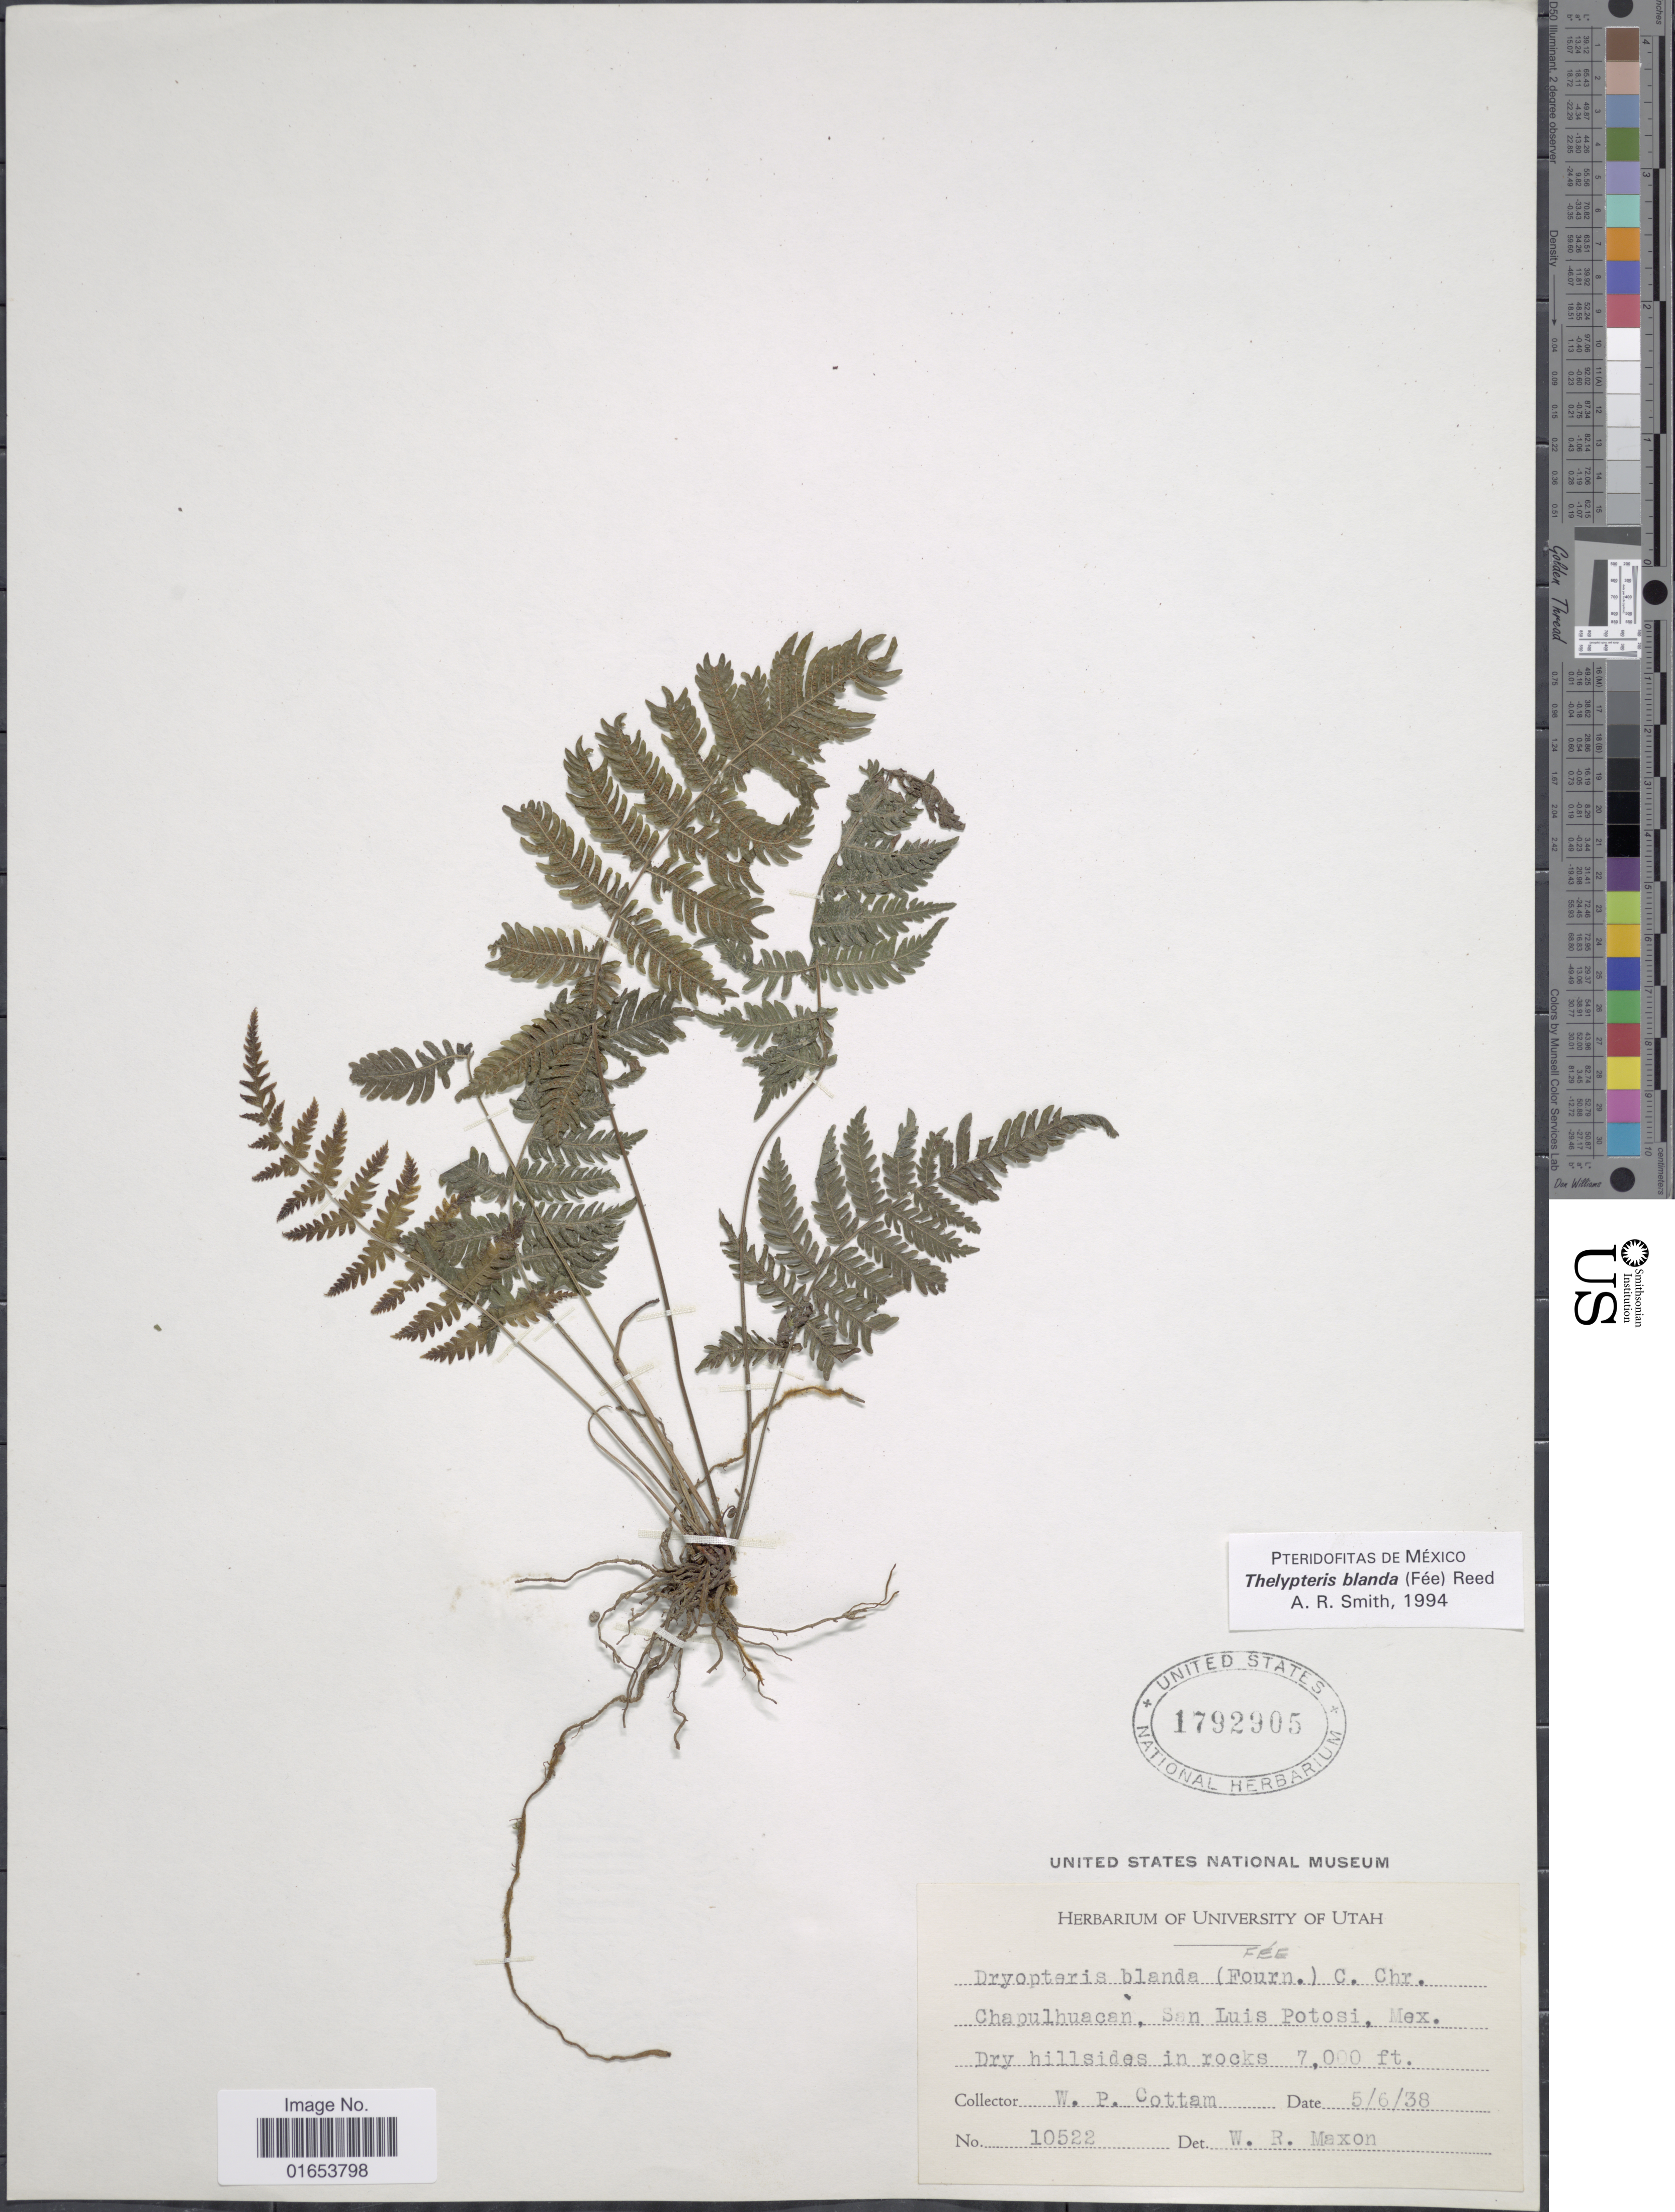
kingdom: Plantae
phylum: Tracheophyta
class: Polypodiopsida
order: Polypodiales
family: Thelypteridaceae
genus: Goniopteris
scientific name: Goniopteris blanda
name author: (Fée) Salino & T.E. Almeida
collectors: W. Cottam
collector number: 10522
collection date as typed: Transcribed d/m/y: 5/6/38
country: Mexico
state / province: San Luis Potosí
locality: Chapulhuacan, San Luis Potosi, Mex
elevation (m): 2134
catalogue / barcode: US 1792905